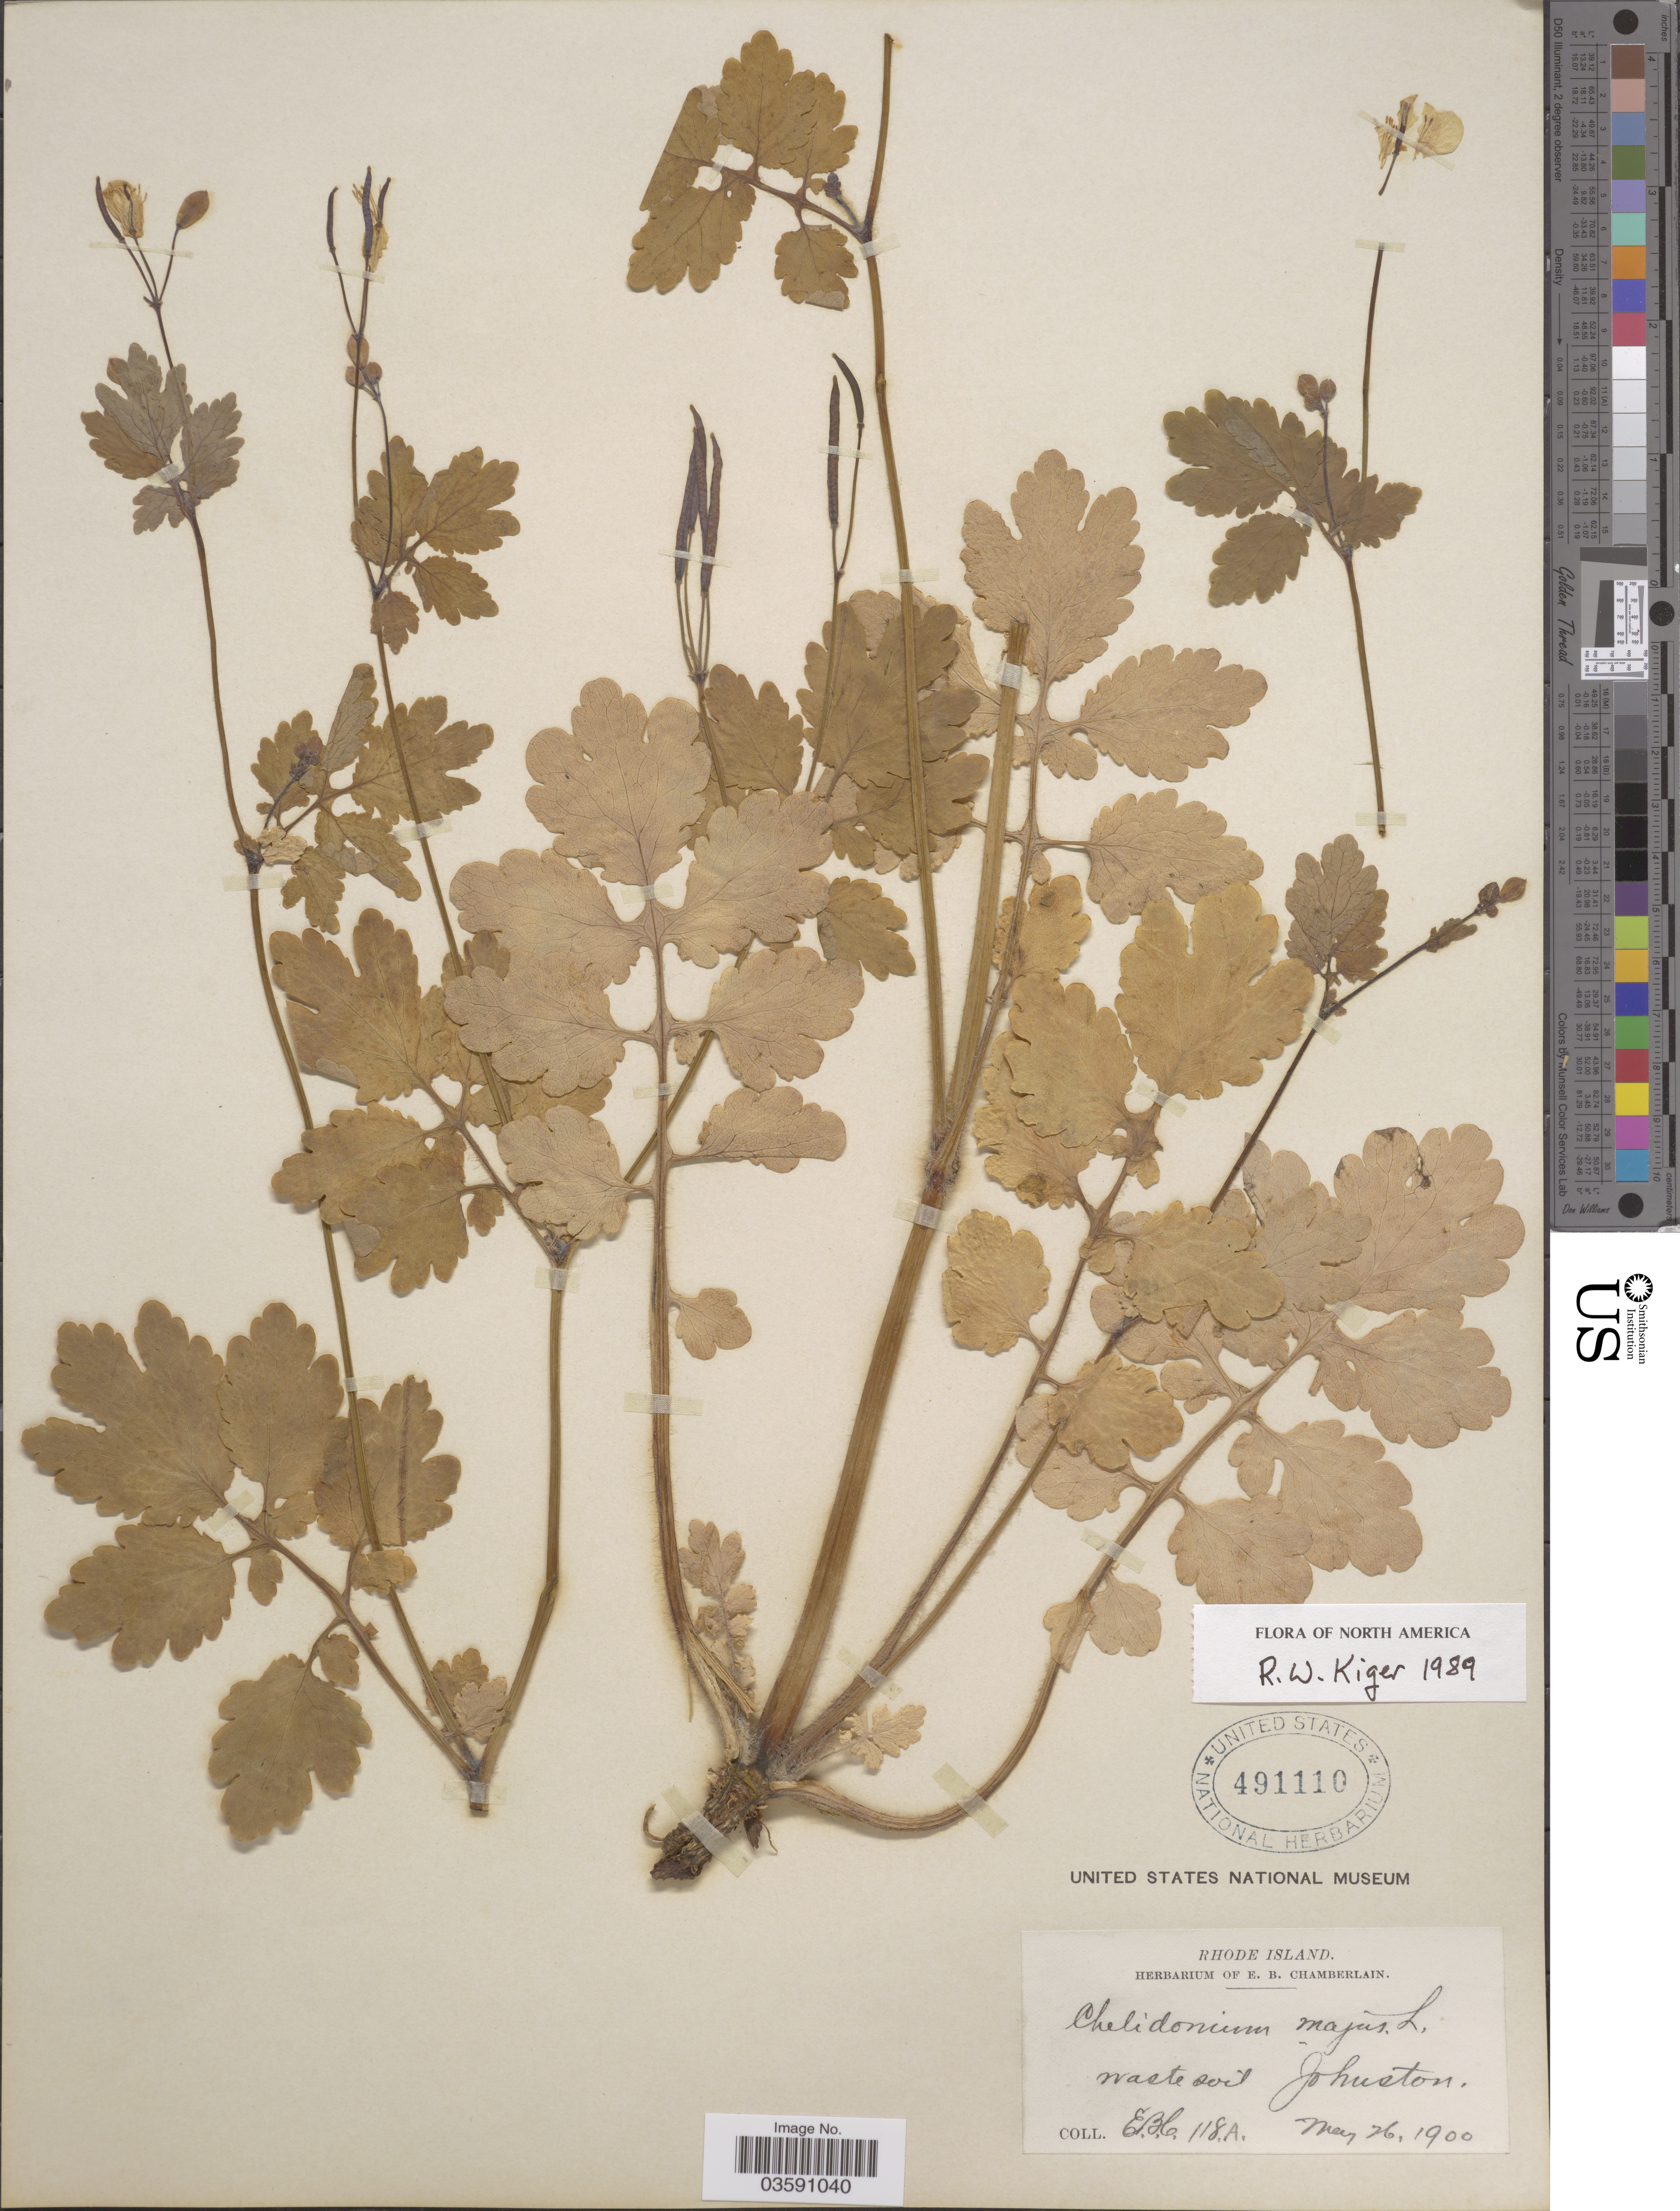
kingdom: Plantae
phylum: Tracheophyta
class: Magnoliopsida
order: Ranunculales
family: Papaveraceae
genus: Chelidonium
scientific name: Chelidonium majus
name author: L.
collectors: E. Chamberlain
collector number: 118A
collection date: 1900-05-26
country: United States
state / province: Rhode Island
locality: Johnston.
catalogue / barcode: US 491110